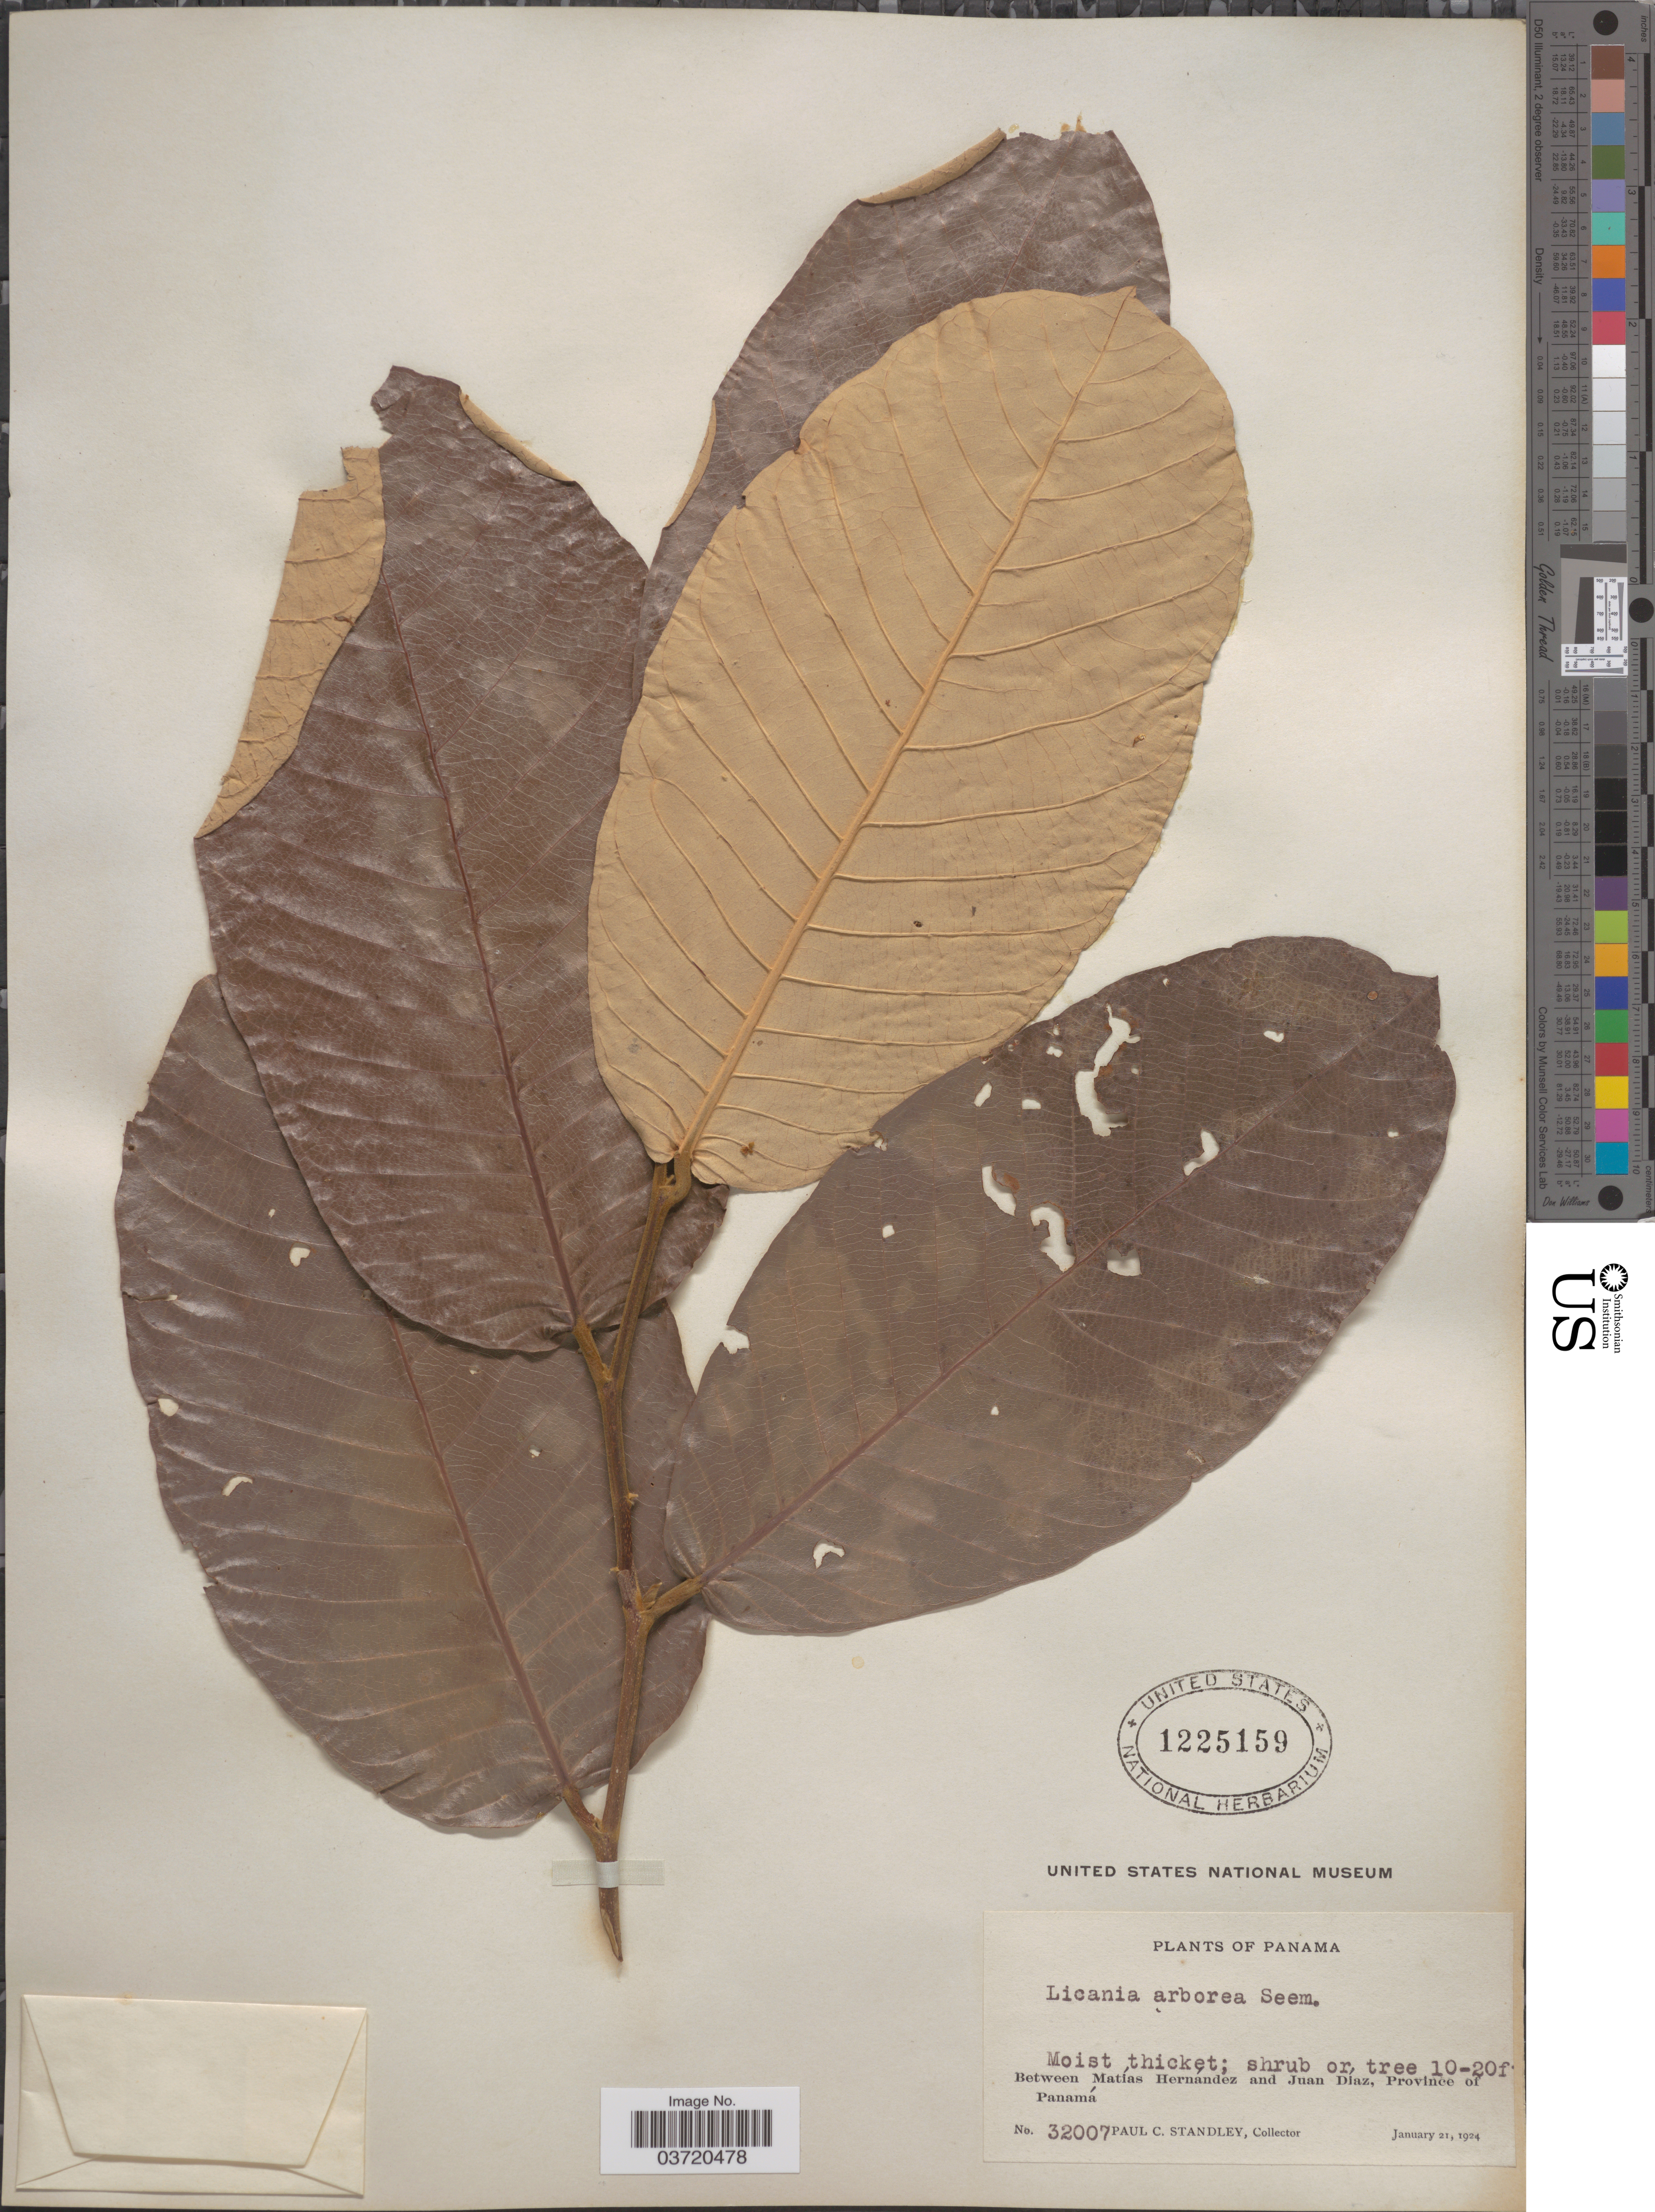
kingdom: Plantae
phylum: Tracheophyta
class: Magnoliopsida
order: Malpighiales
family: Chrysobalanaceae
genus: Microdesmia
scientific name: Microdesmia arborea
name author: (Seem.) Sothers & Prance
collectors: P. C. Standley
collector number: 32007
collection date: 1924-01-21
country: Panama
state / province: Panamá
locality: Between Matías Hernández and Juan Díaz.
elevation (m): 3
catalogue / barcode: US 1225159